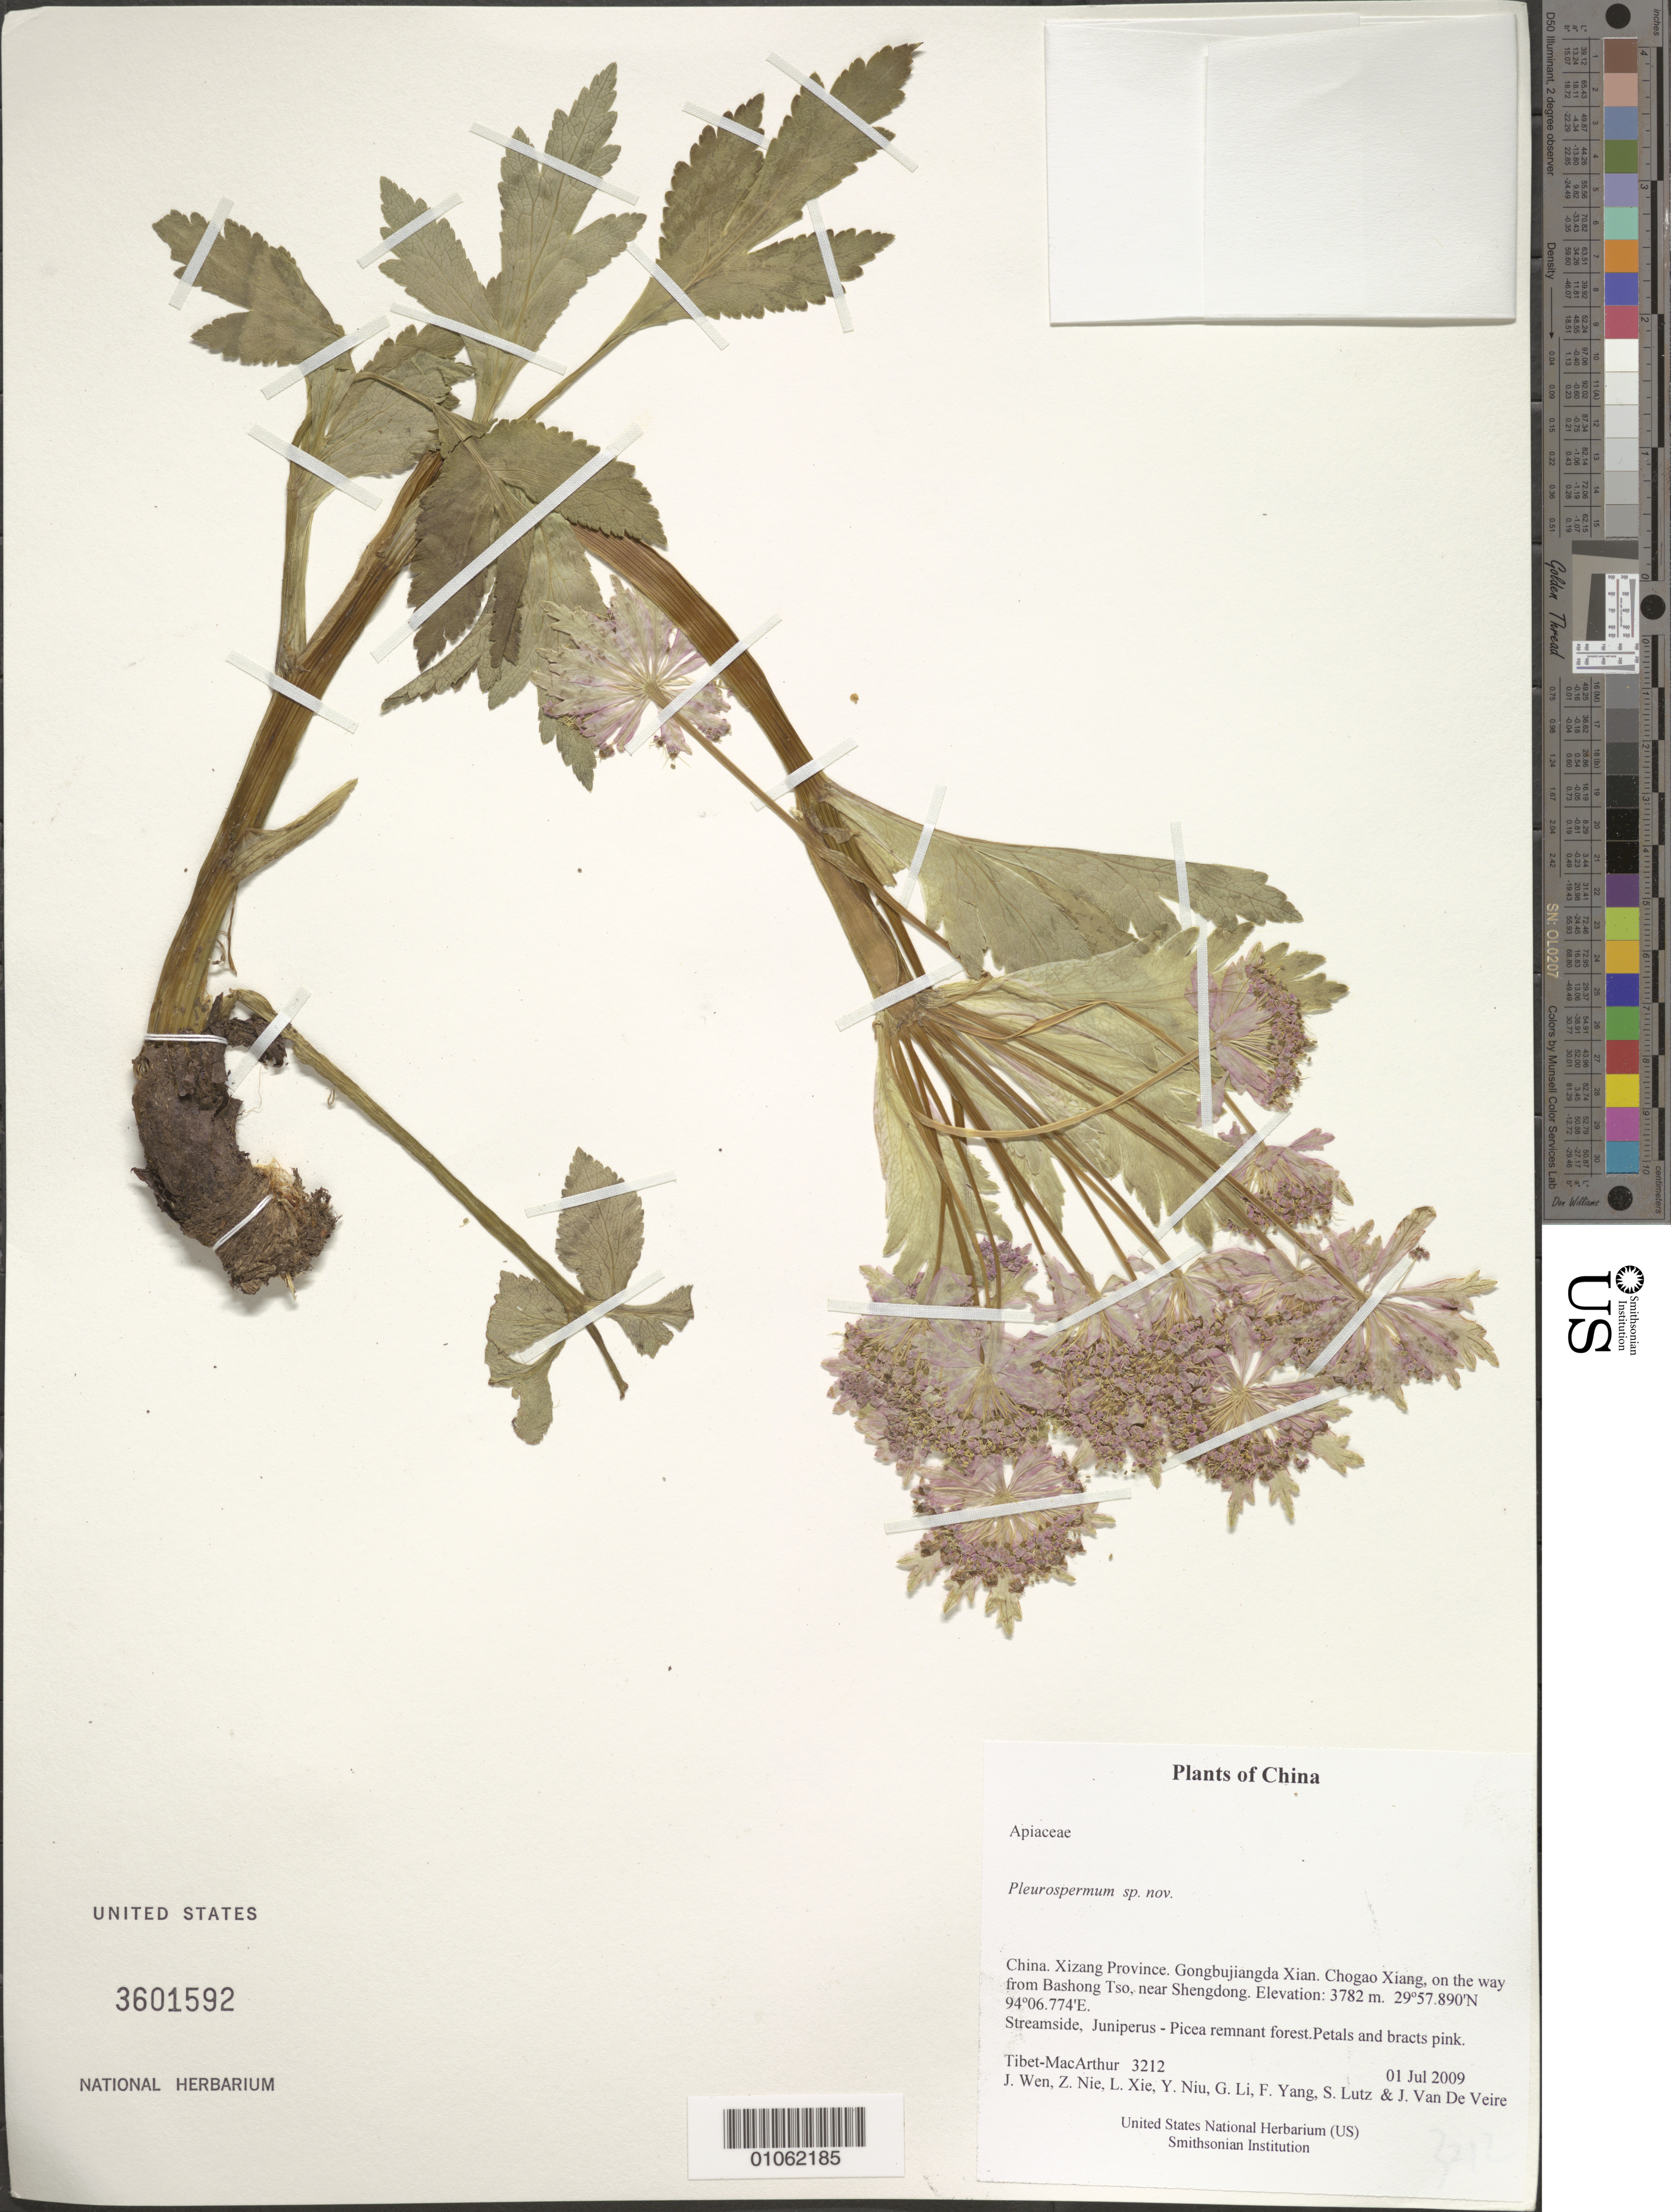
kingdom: Plantae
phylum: Tracheophyta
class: Magnoliopsida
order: Apiales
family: Apiaceae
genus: Pleurospermum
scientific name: Pleurospermum sp. nov.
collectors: Tibet-MacArthur, J. Wen, Z. Nie, L. Xie, Y. Niu, G. Li, F. Yang, S. Lutz & J. Van De Veire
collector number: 3212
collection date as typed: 01 Jul 2009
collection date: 2009-07-01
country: China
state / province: Xizang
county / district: Gongbujiangda Xian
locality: Chogao Xiang, on the way from Bashong Tso, near Shengdong.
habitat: Streamside, Juniperus - Picea remnant forest.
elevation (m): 3782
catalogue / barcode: US 3601592